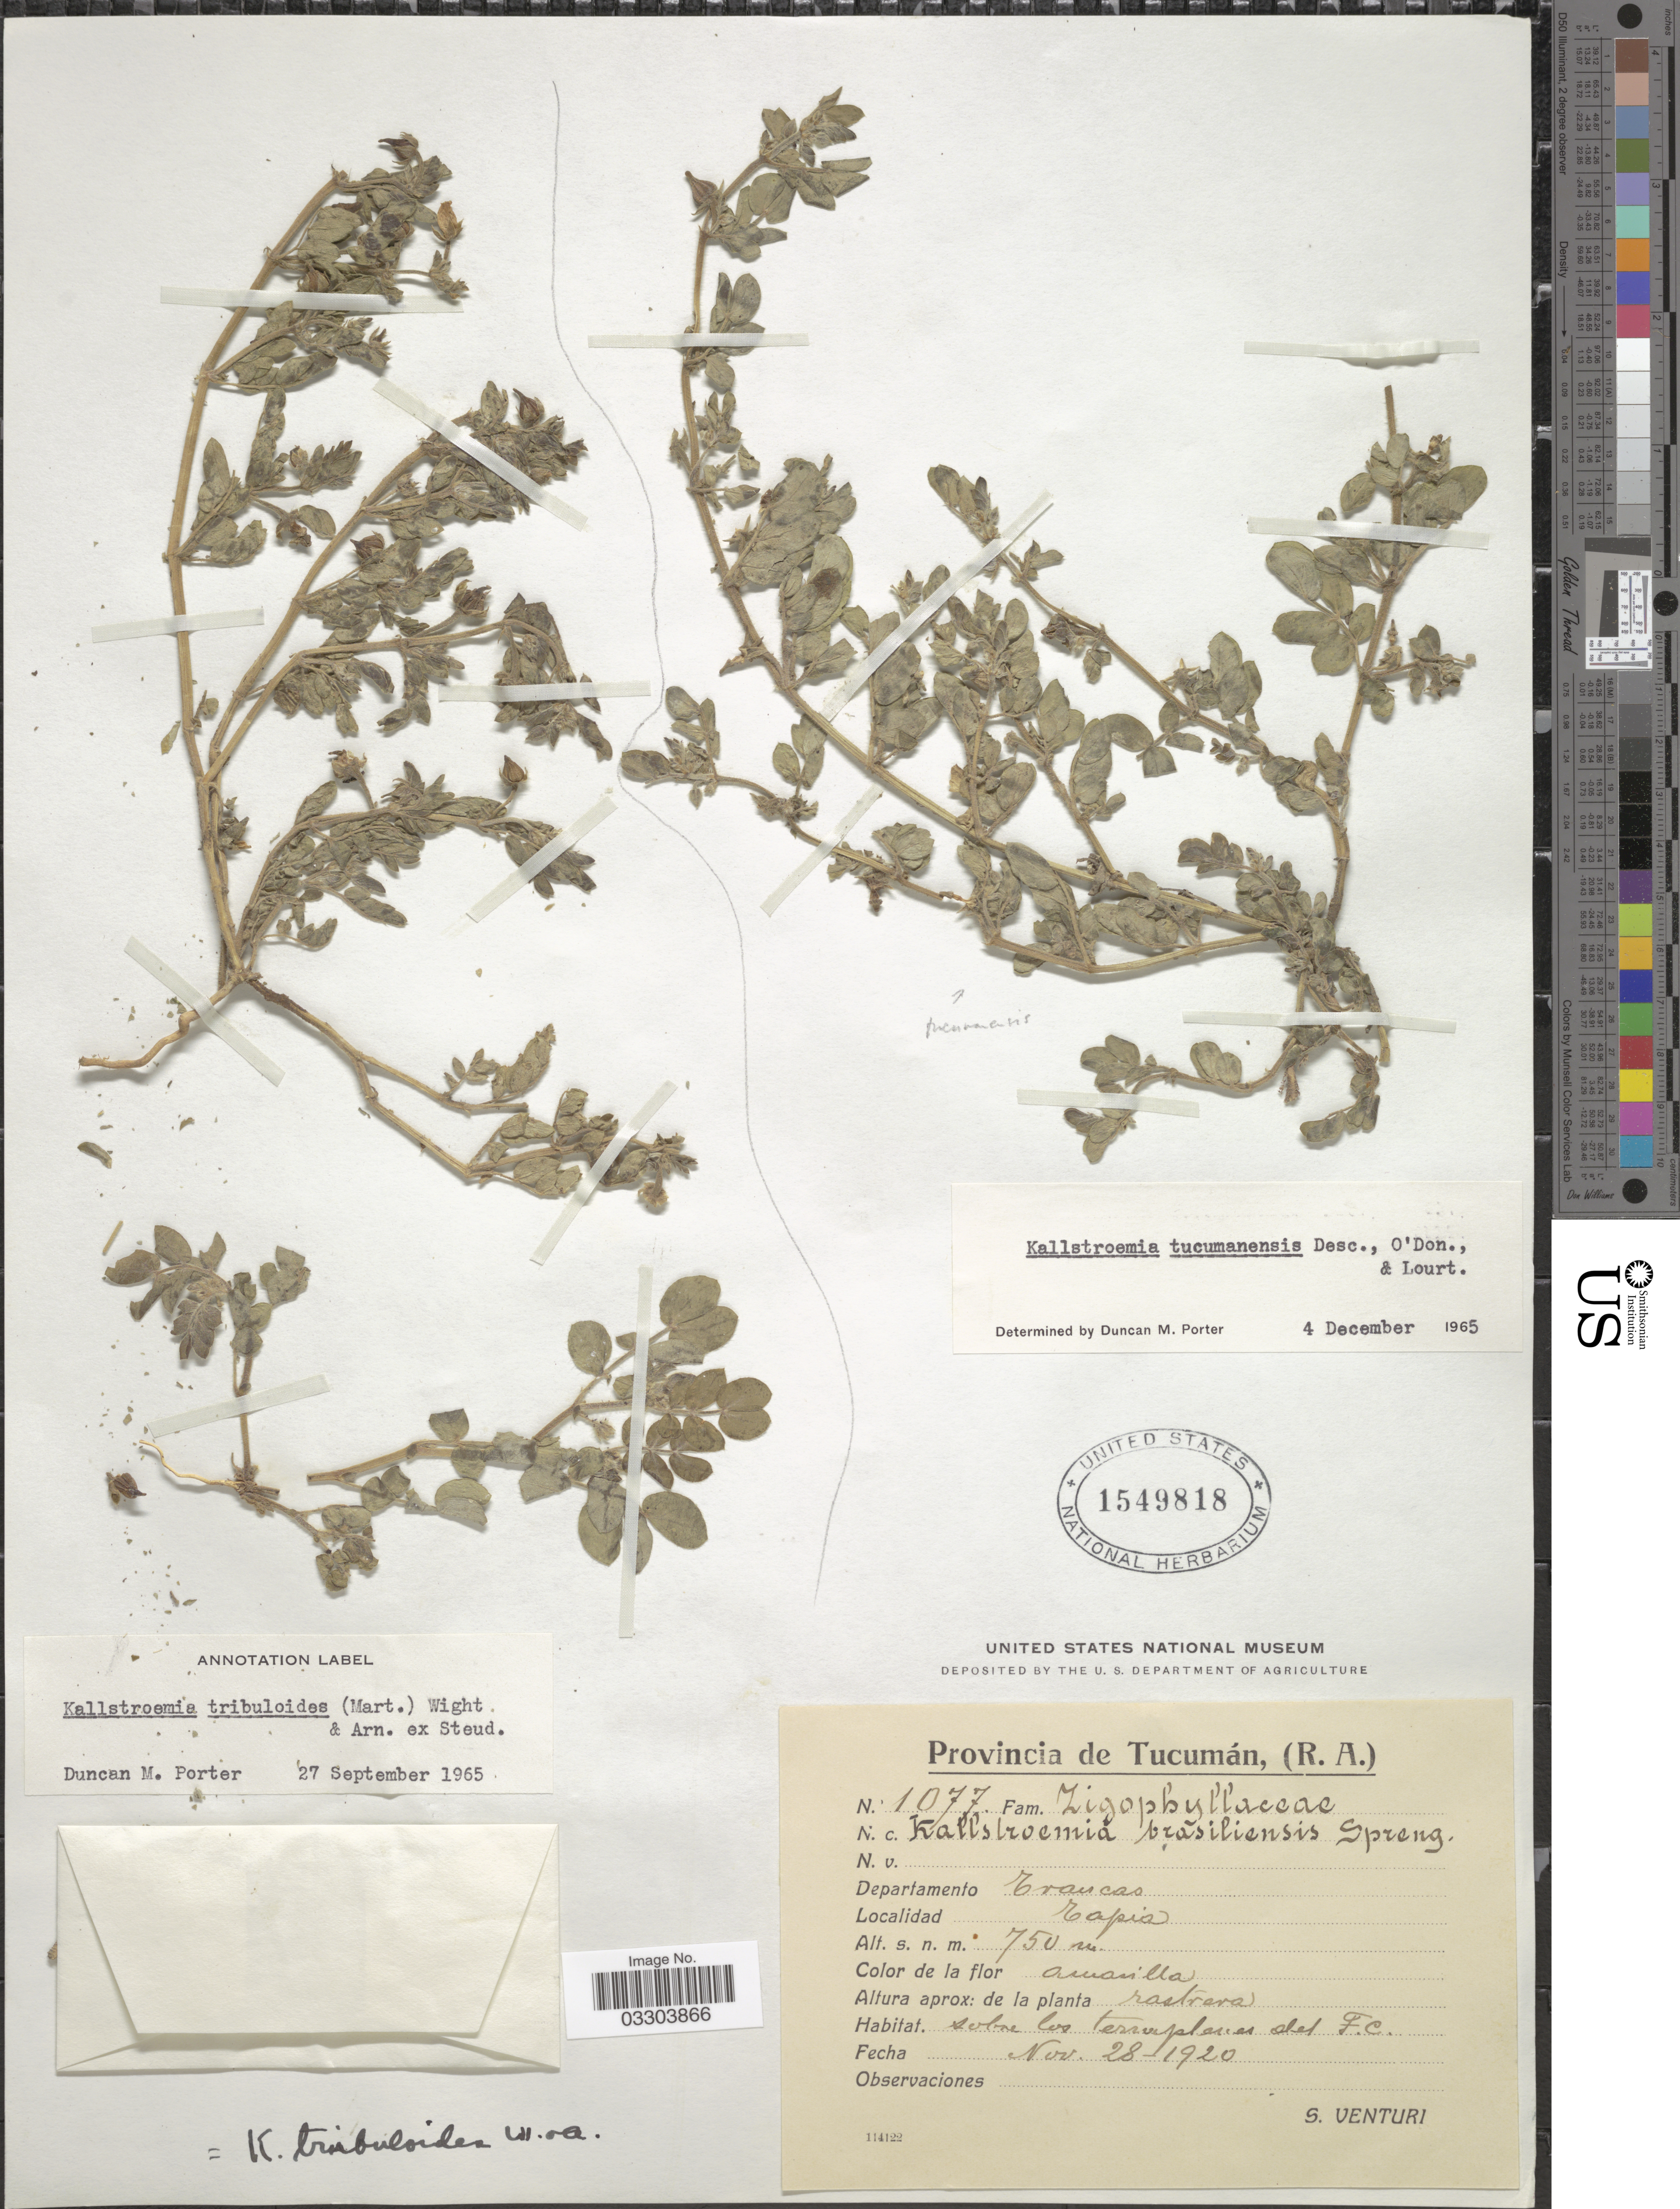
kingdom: Plantae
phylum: Tracheophyta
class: Magnoliopsida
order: Zygophyllales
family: Zygophyllaceae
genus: Kallstroemia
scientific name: Kallstroemia tucumanensis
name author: Descole et al.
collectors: S. Venturi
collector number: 1077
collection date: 1920-11-28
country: Argentina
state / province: Tucuman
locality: Departamento Trancas. Tapia.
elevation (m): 750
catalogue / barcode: US 1549818